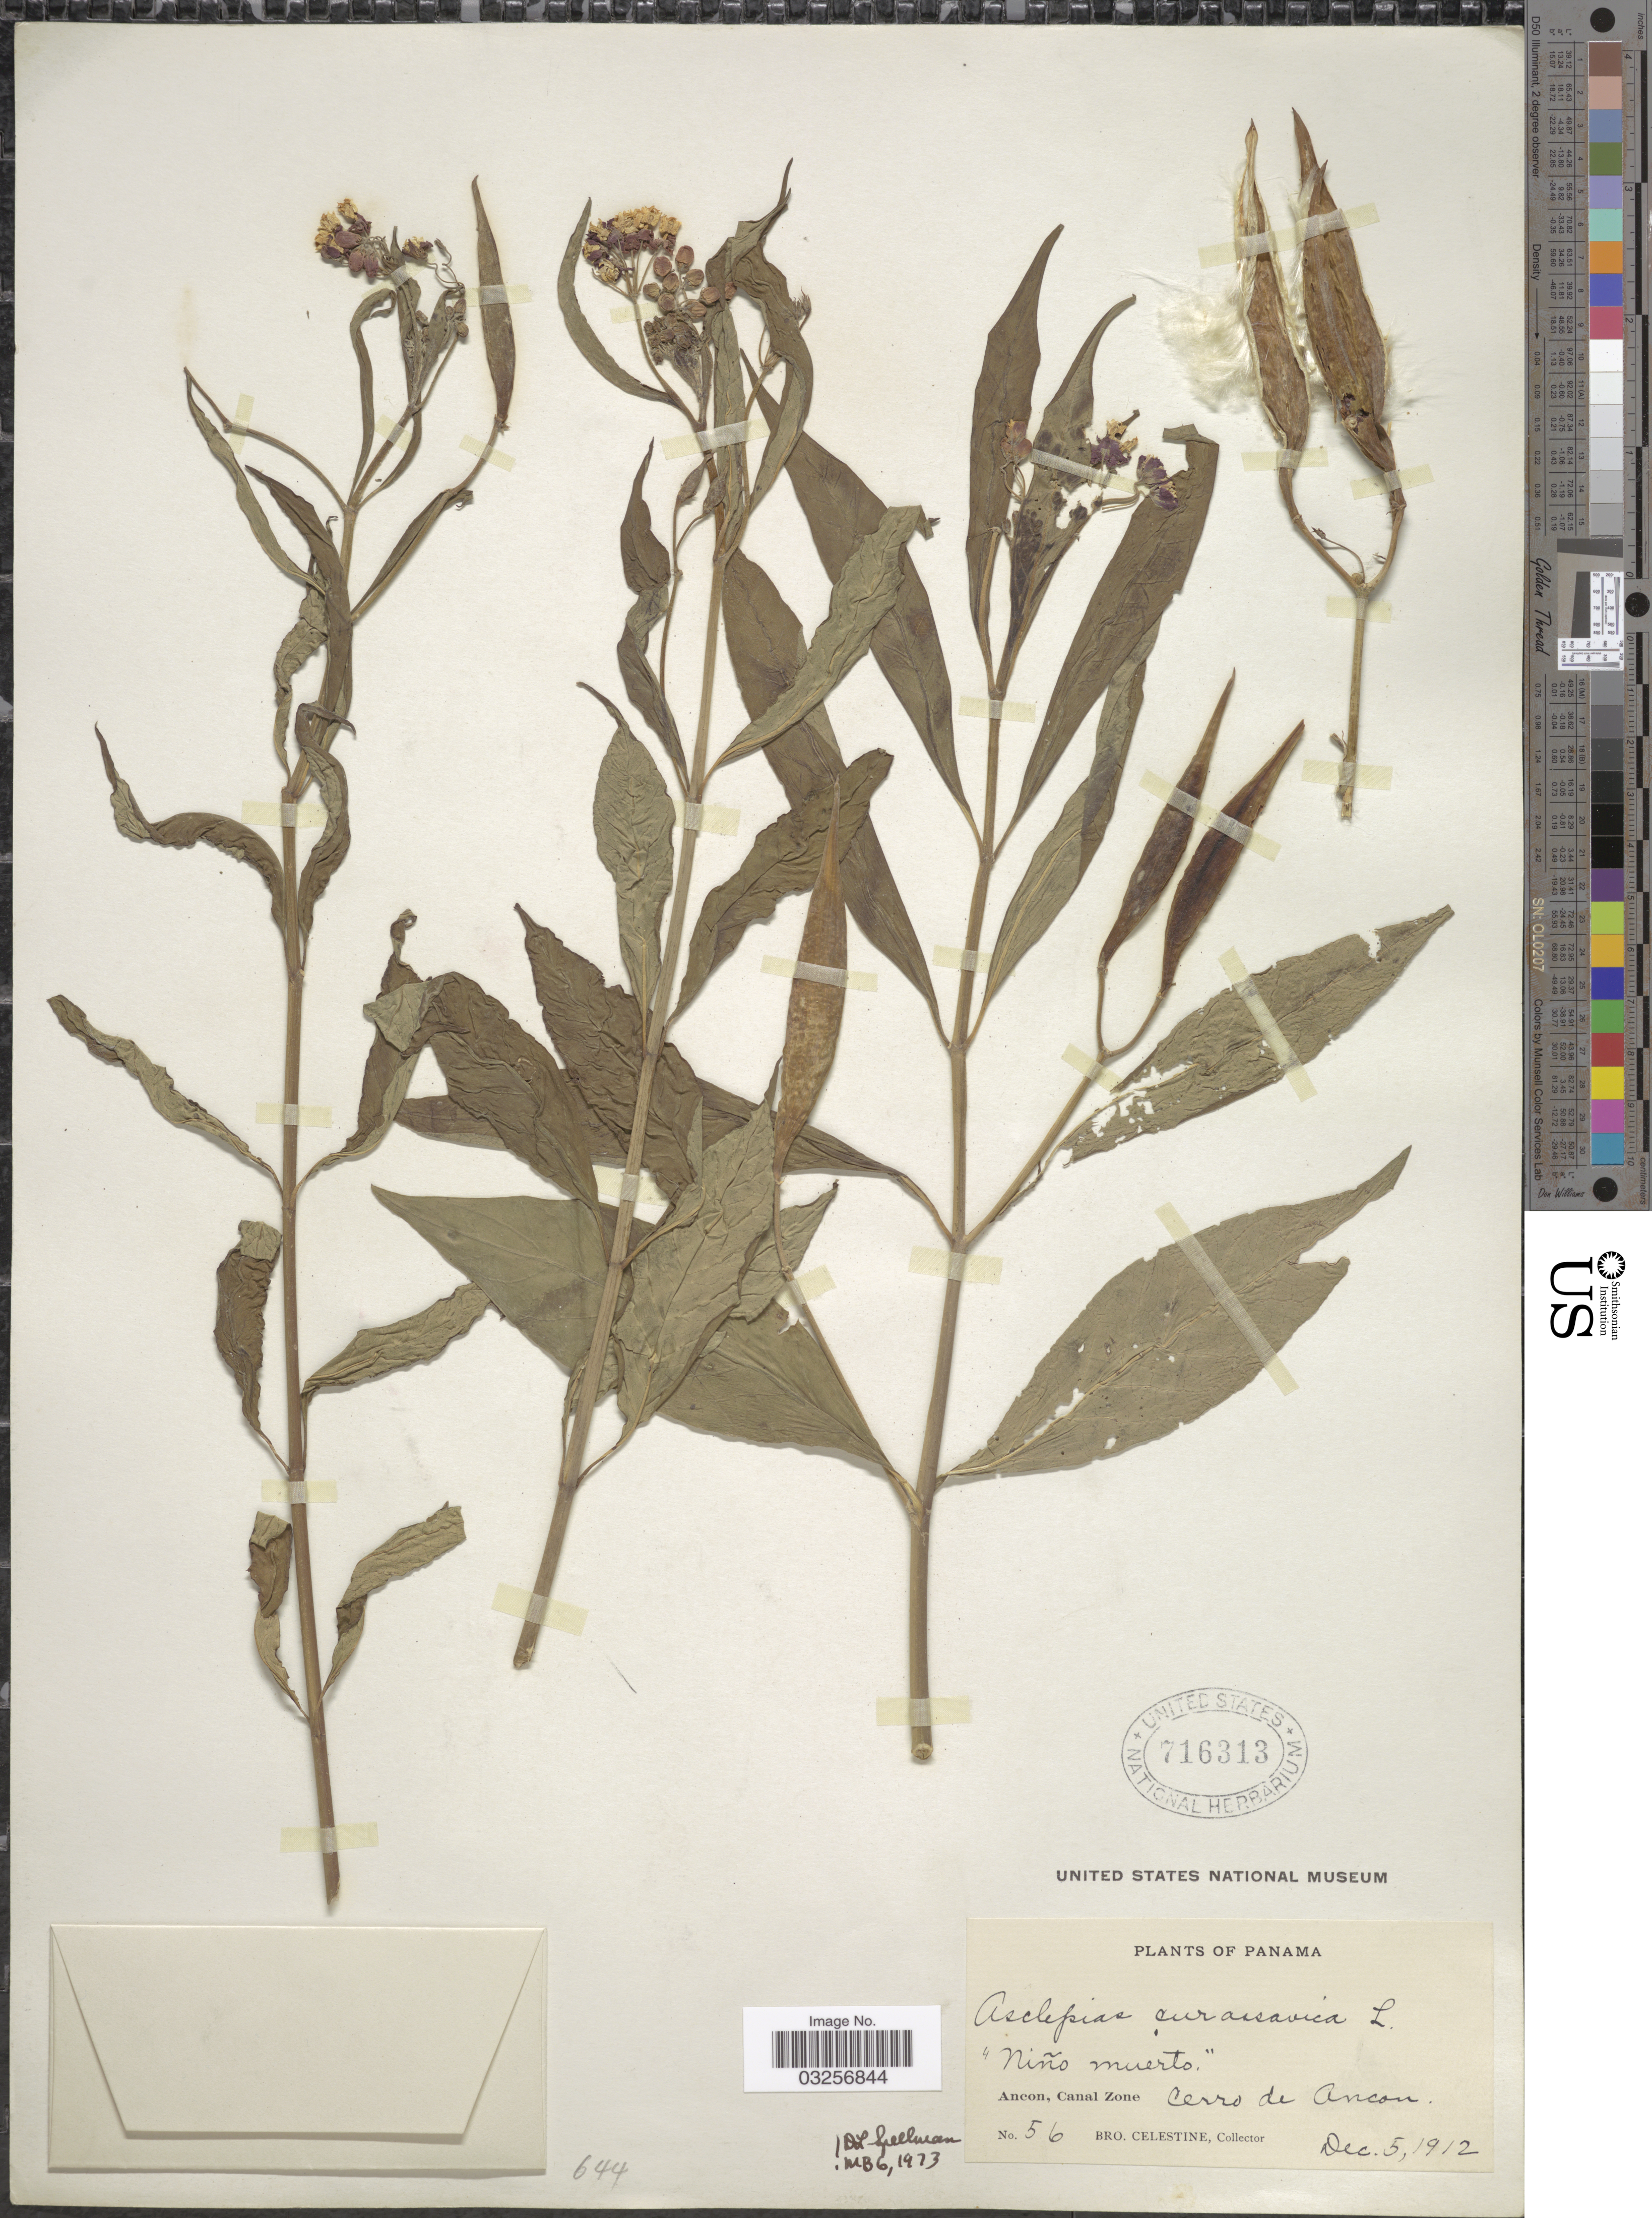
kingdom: Plantae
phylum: Tracheophyta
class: Magnoliopsida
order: Gentianales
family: Apocynaceae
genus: Asclepias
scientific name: Asclepias curassavica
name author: L.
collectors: B. Celestine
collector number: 56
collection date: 1912-12-05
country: Panama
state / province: Colón / Panamá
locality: Ancon, Canal Zone. Cerro de Ancon.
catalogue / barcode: US 716313